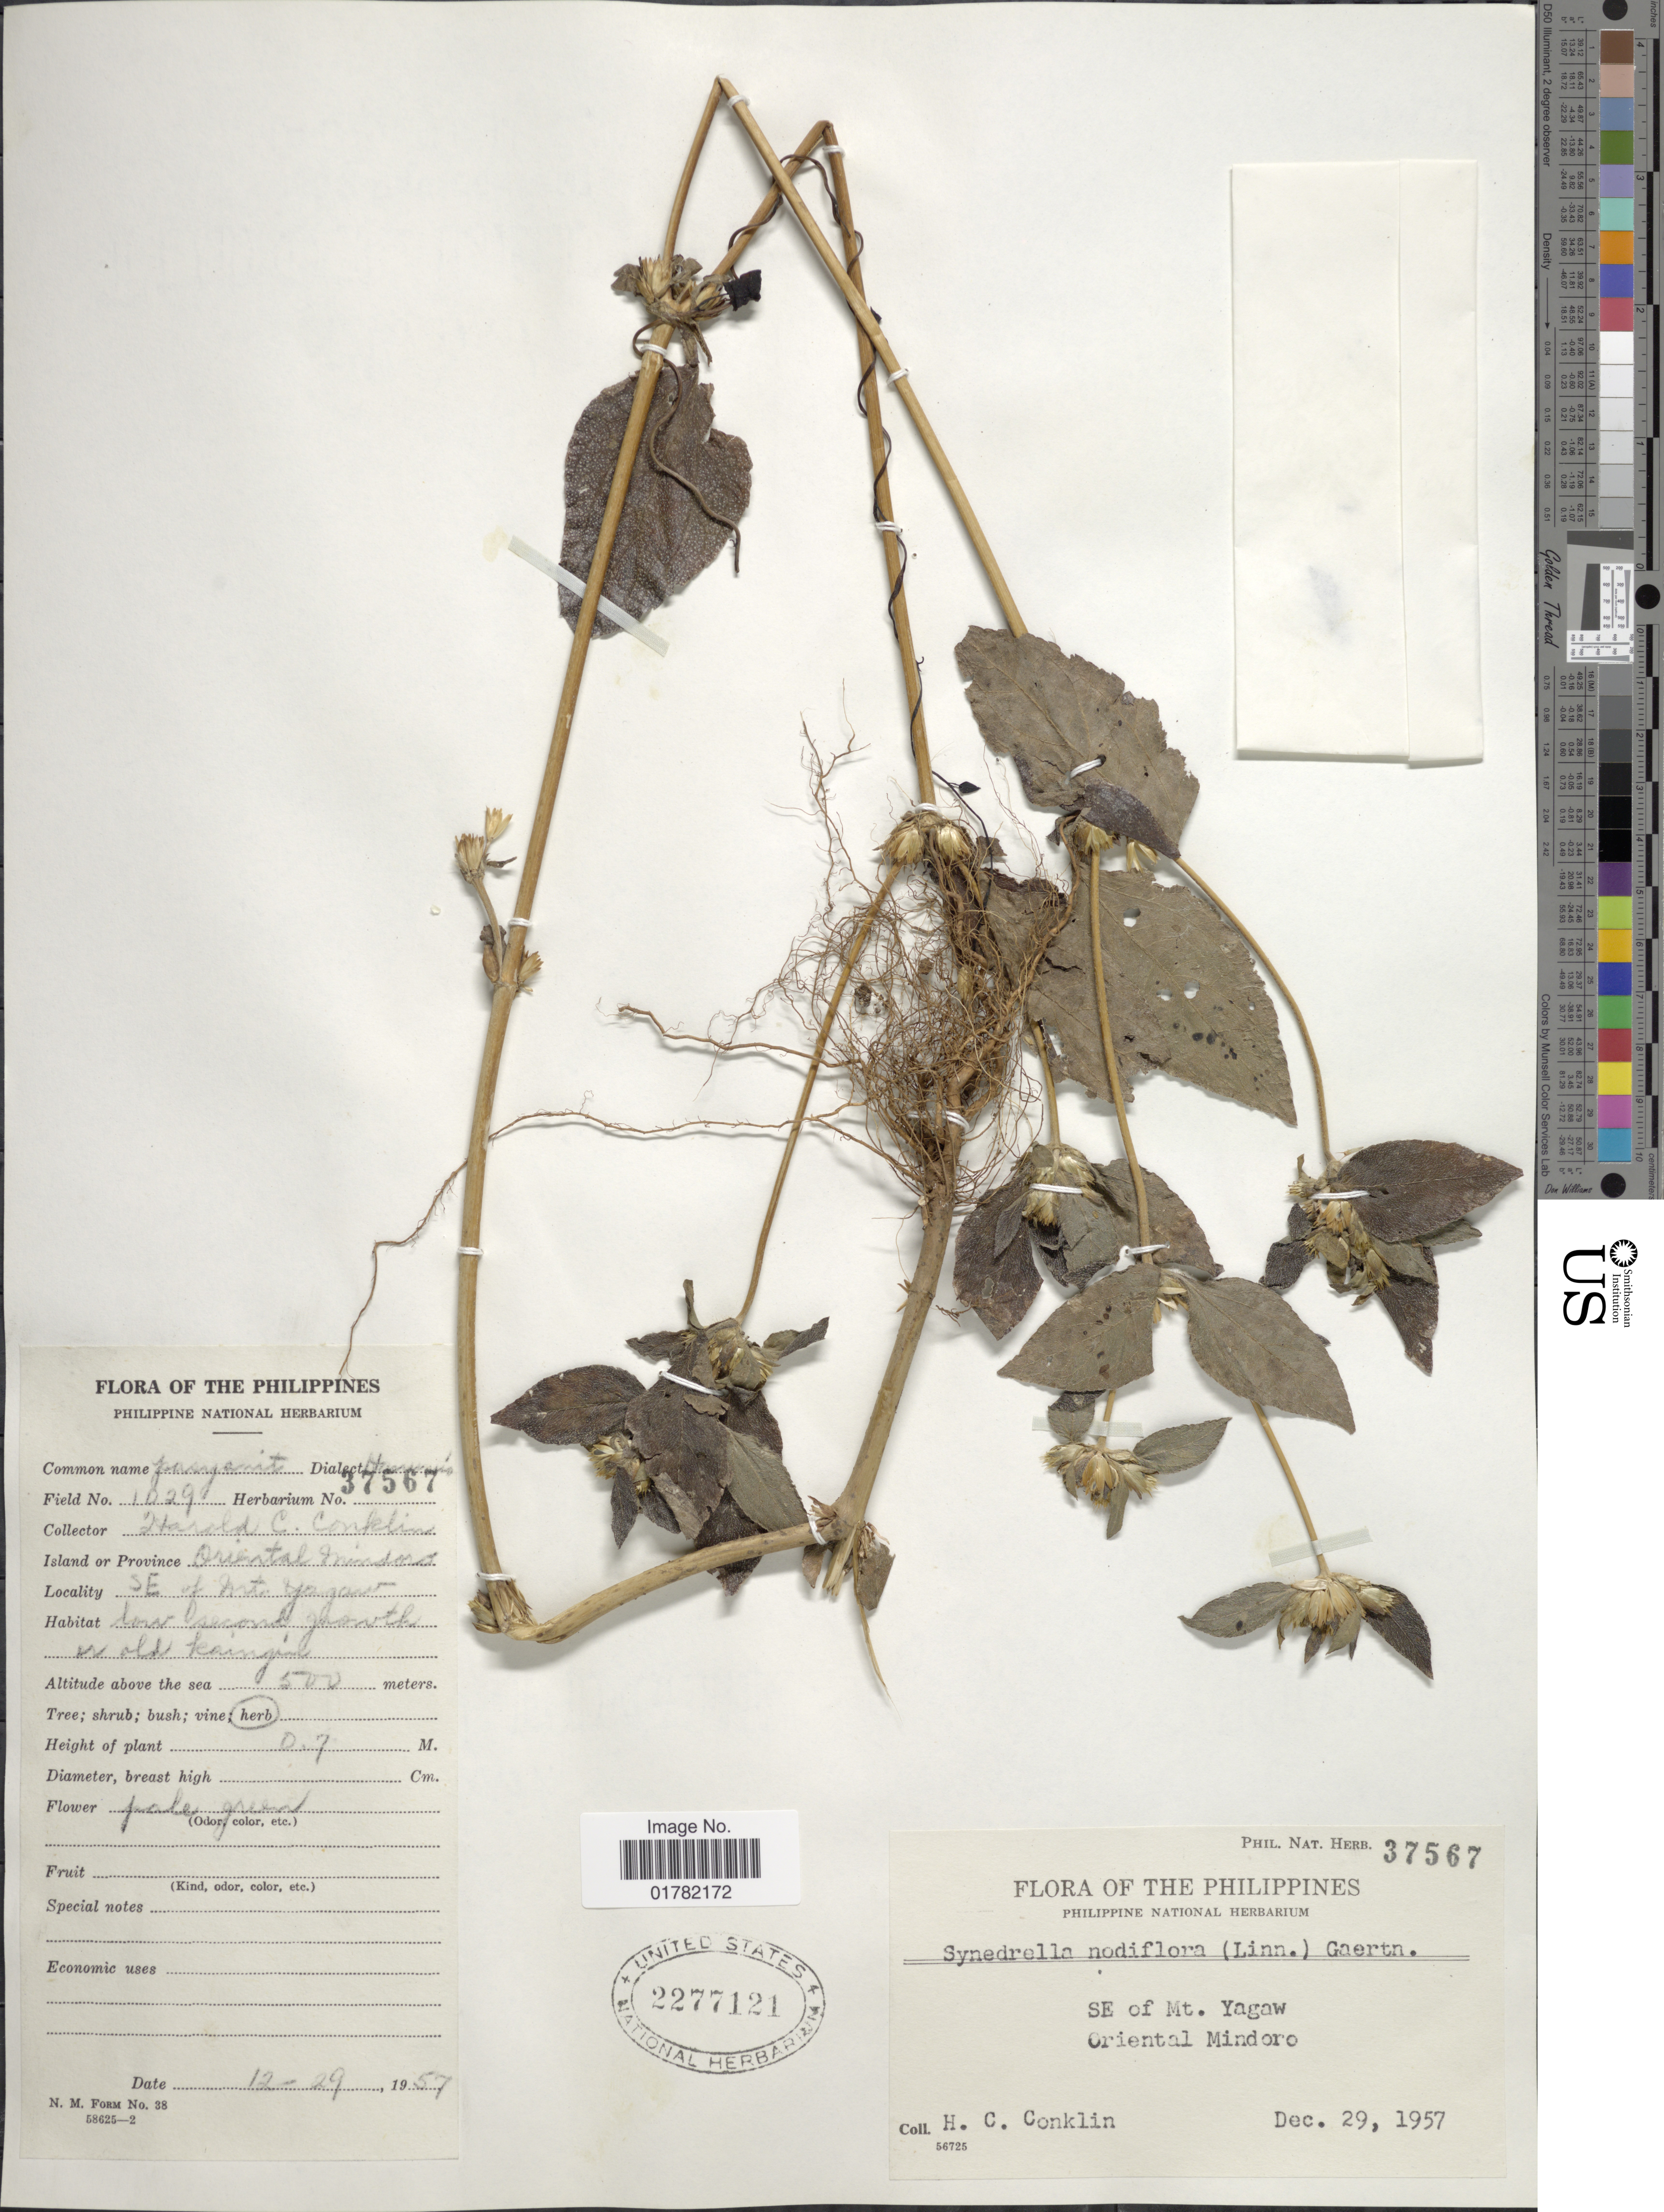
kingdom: Plantae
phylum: Tracheophyta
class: Magnoliopsida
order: Asterales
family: Asteraceae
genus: Synedrella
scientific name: Synedrella nodiflora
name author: (L.) Gaertn.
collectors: H. Conklin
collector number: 1029/37567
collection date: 1957-12-29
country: Philippines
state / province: Mimaropa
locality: SE of Mt Yagaw, Oriental Mindoro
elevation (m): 500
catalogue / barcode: US 2277121